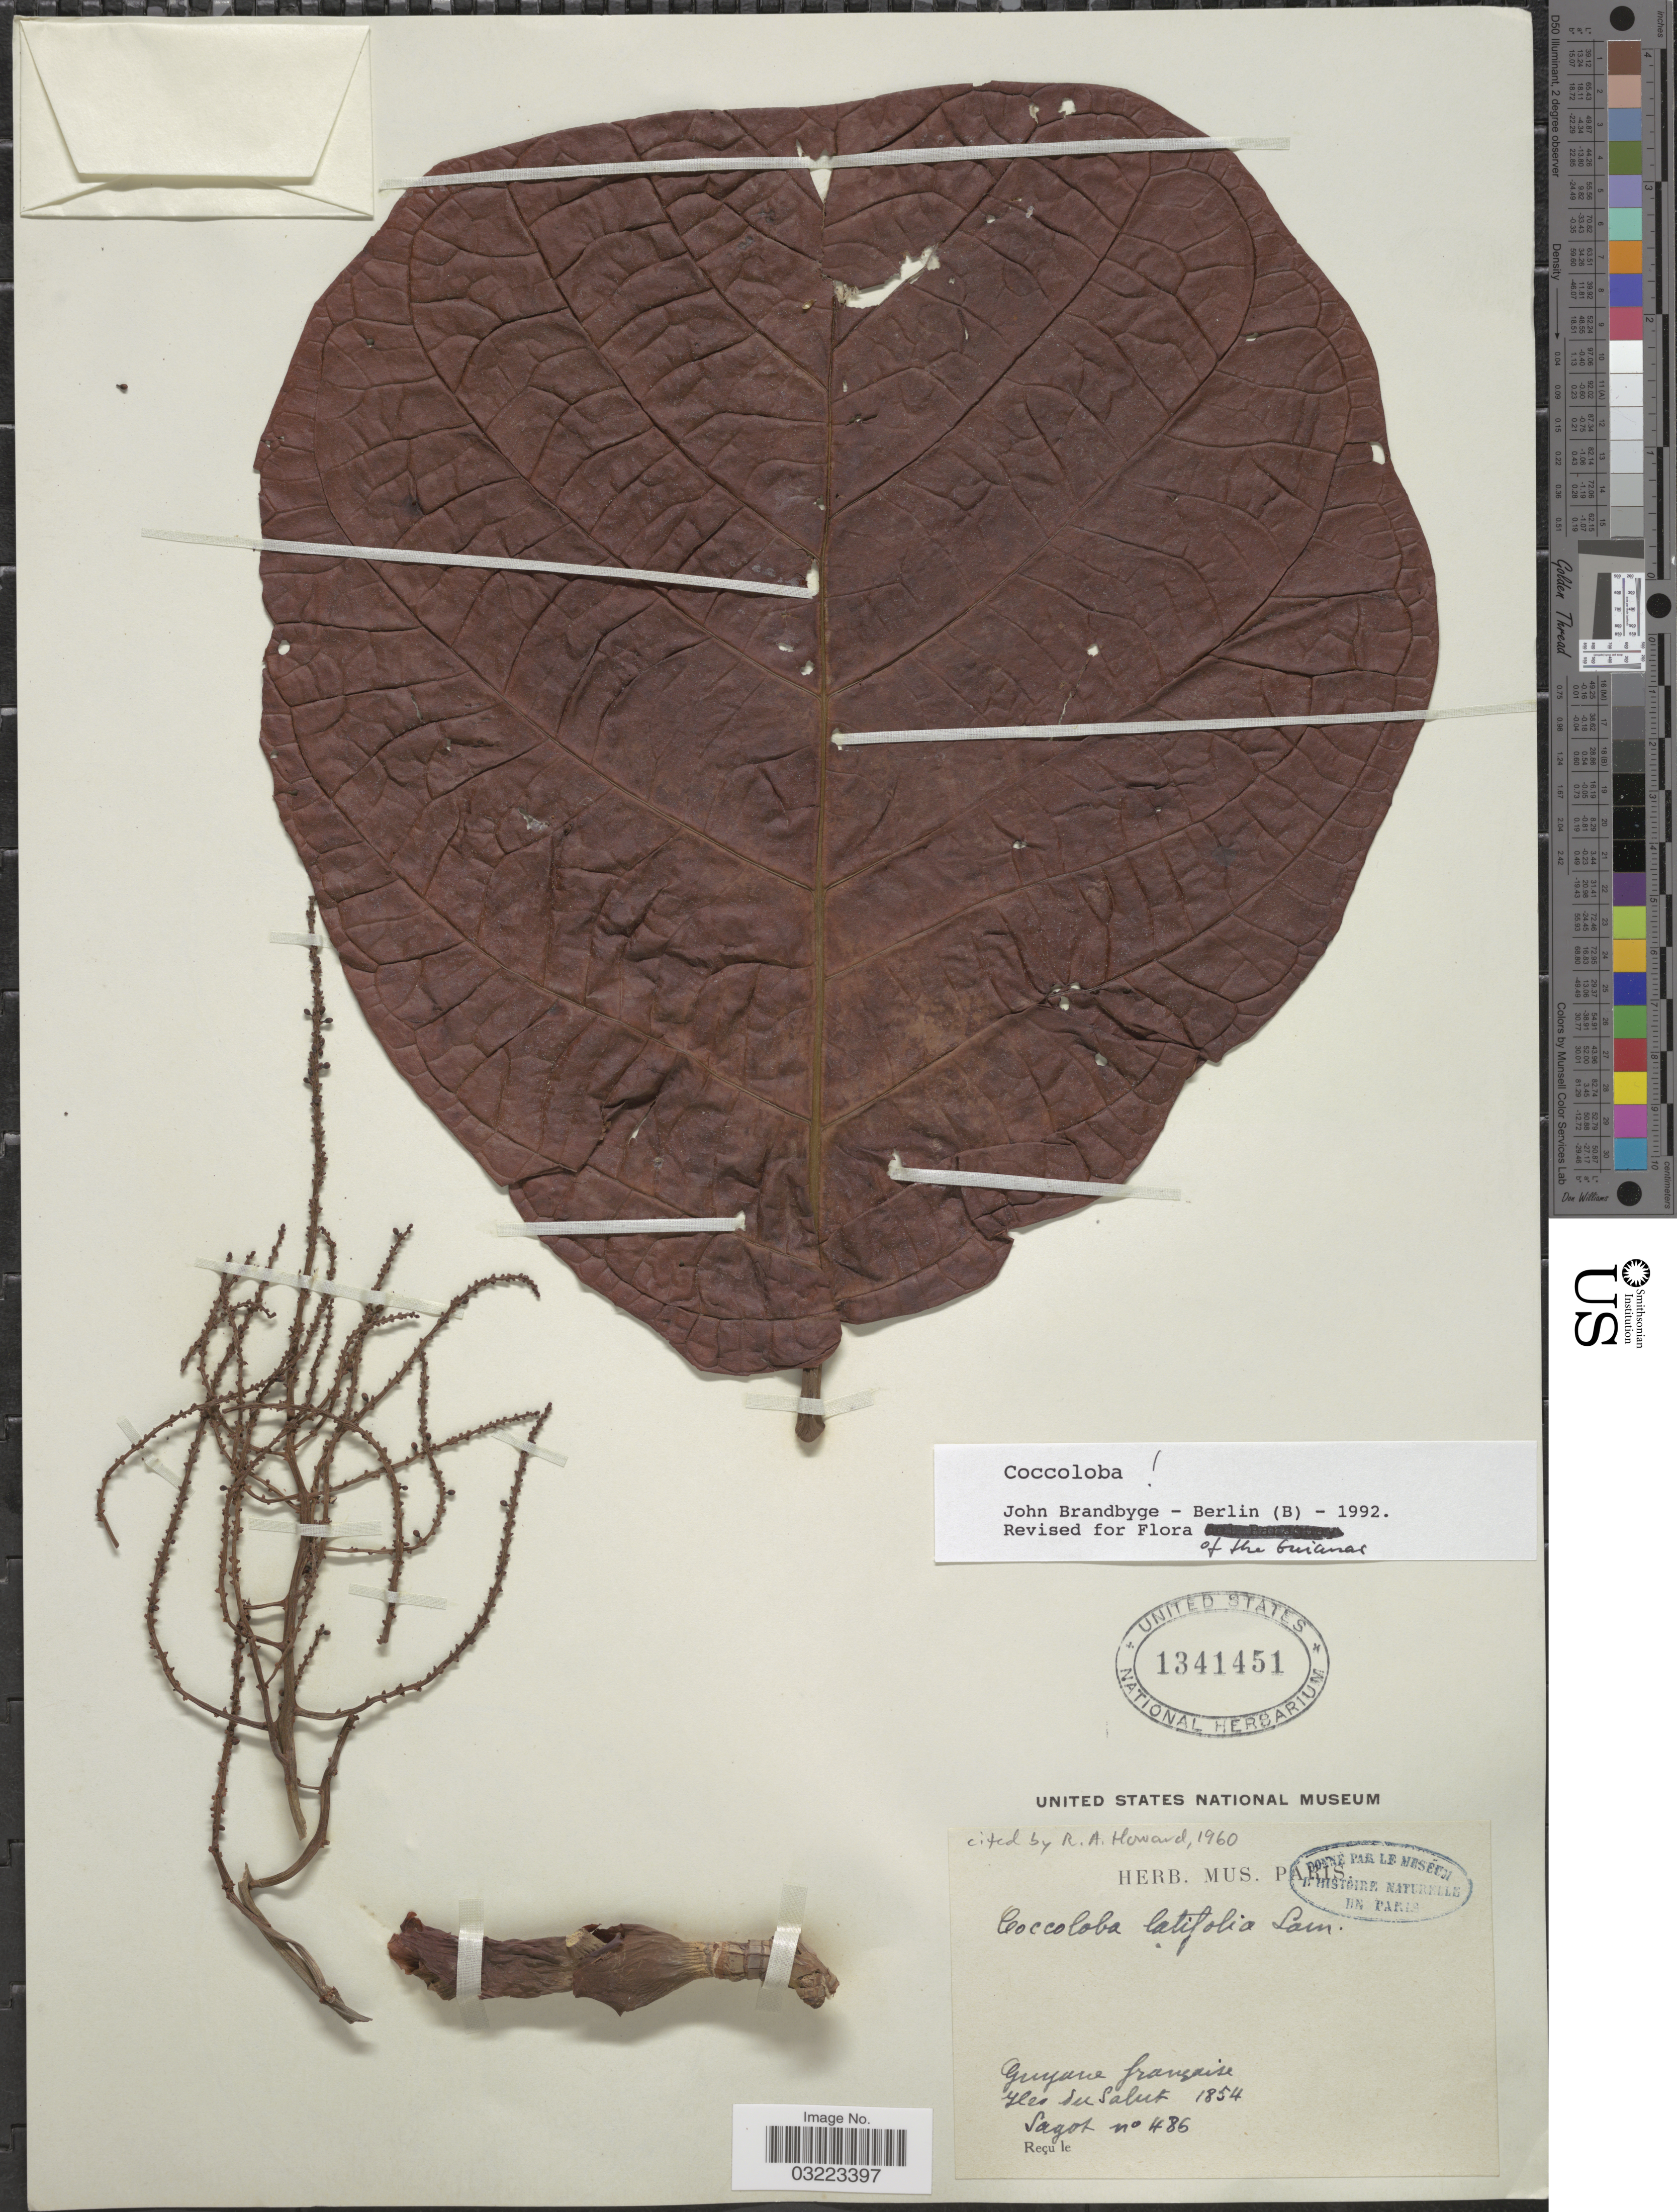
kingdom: Plantae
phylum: Tracheophyta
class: Magnoliopsida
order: Caryophyllales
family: Polygonaceae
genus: Coccoloba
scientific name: Coccoloba latifolia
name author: Lam.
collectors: Sagot, --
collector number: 486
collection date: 1854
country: French Guiana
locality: Guyane francaise. Iles du Salut.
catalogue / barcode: US 1341451